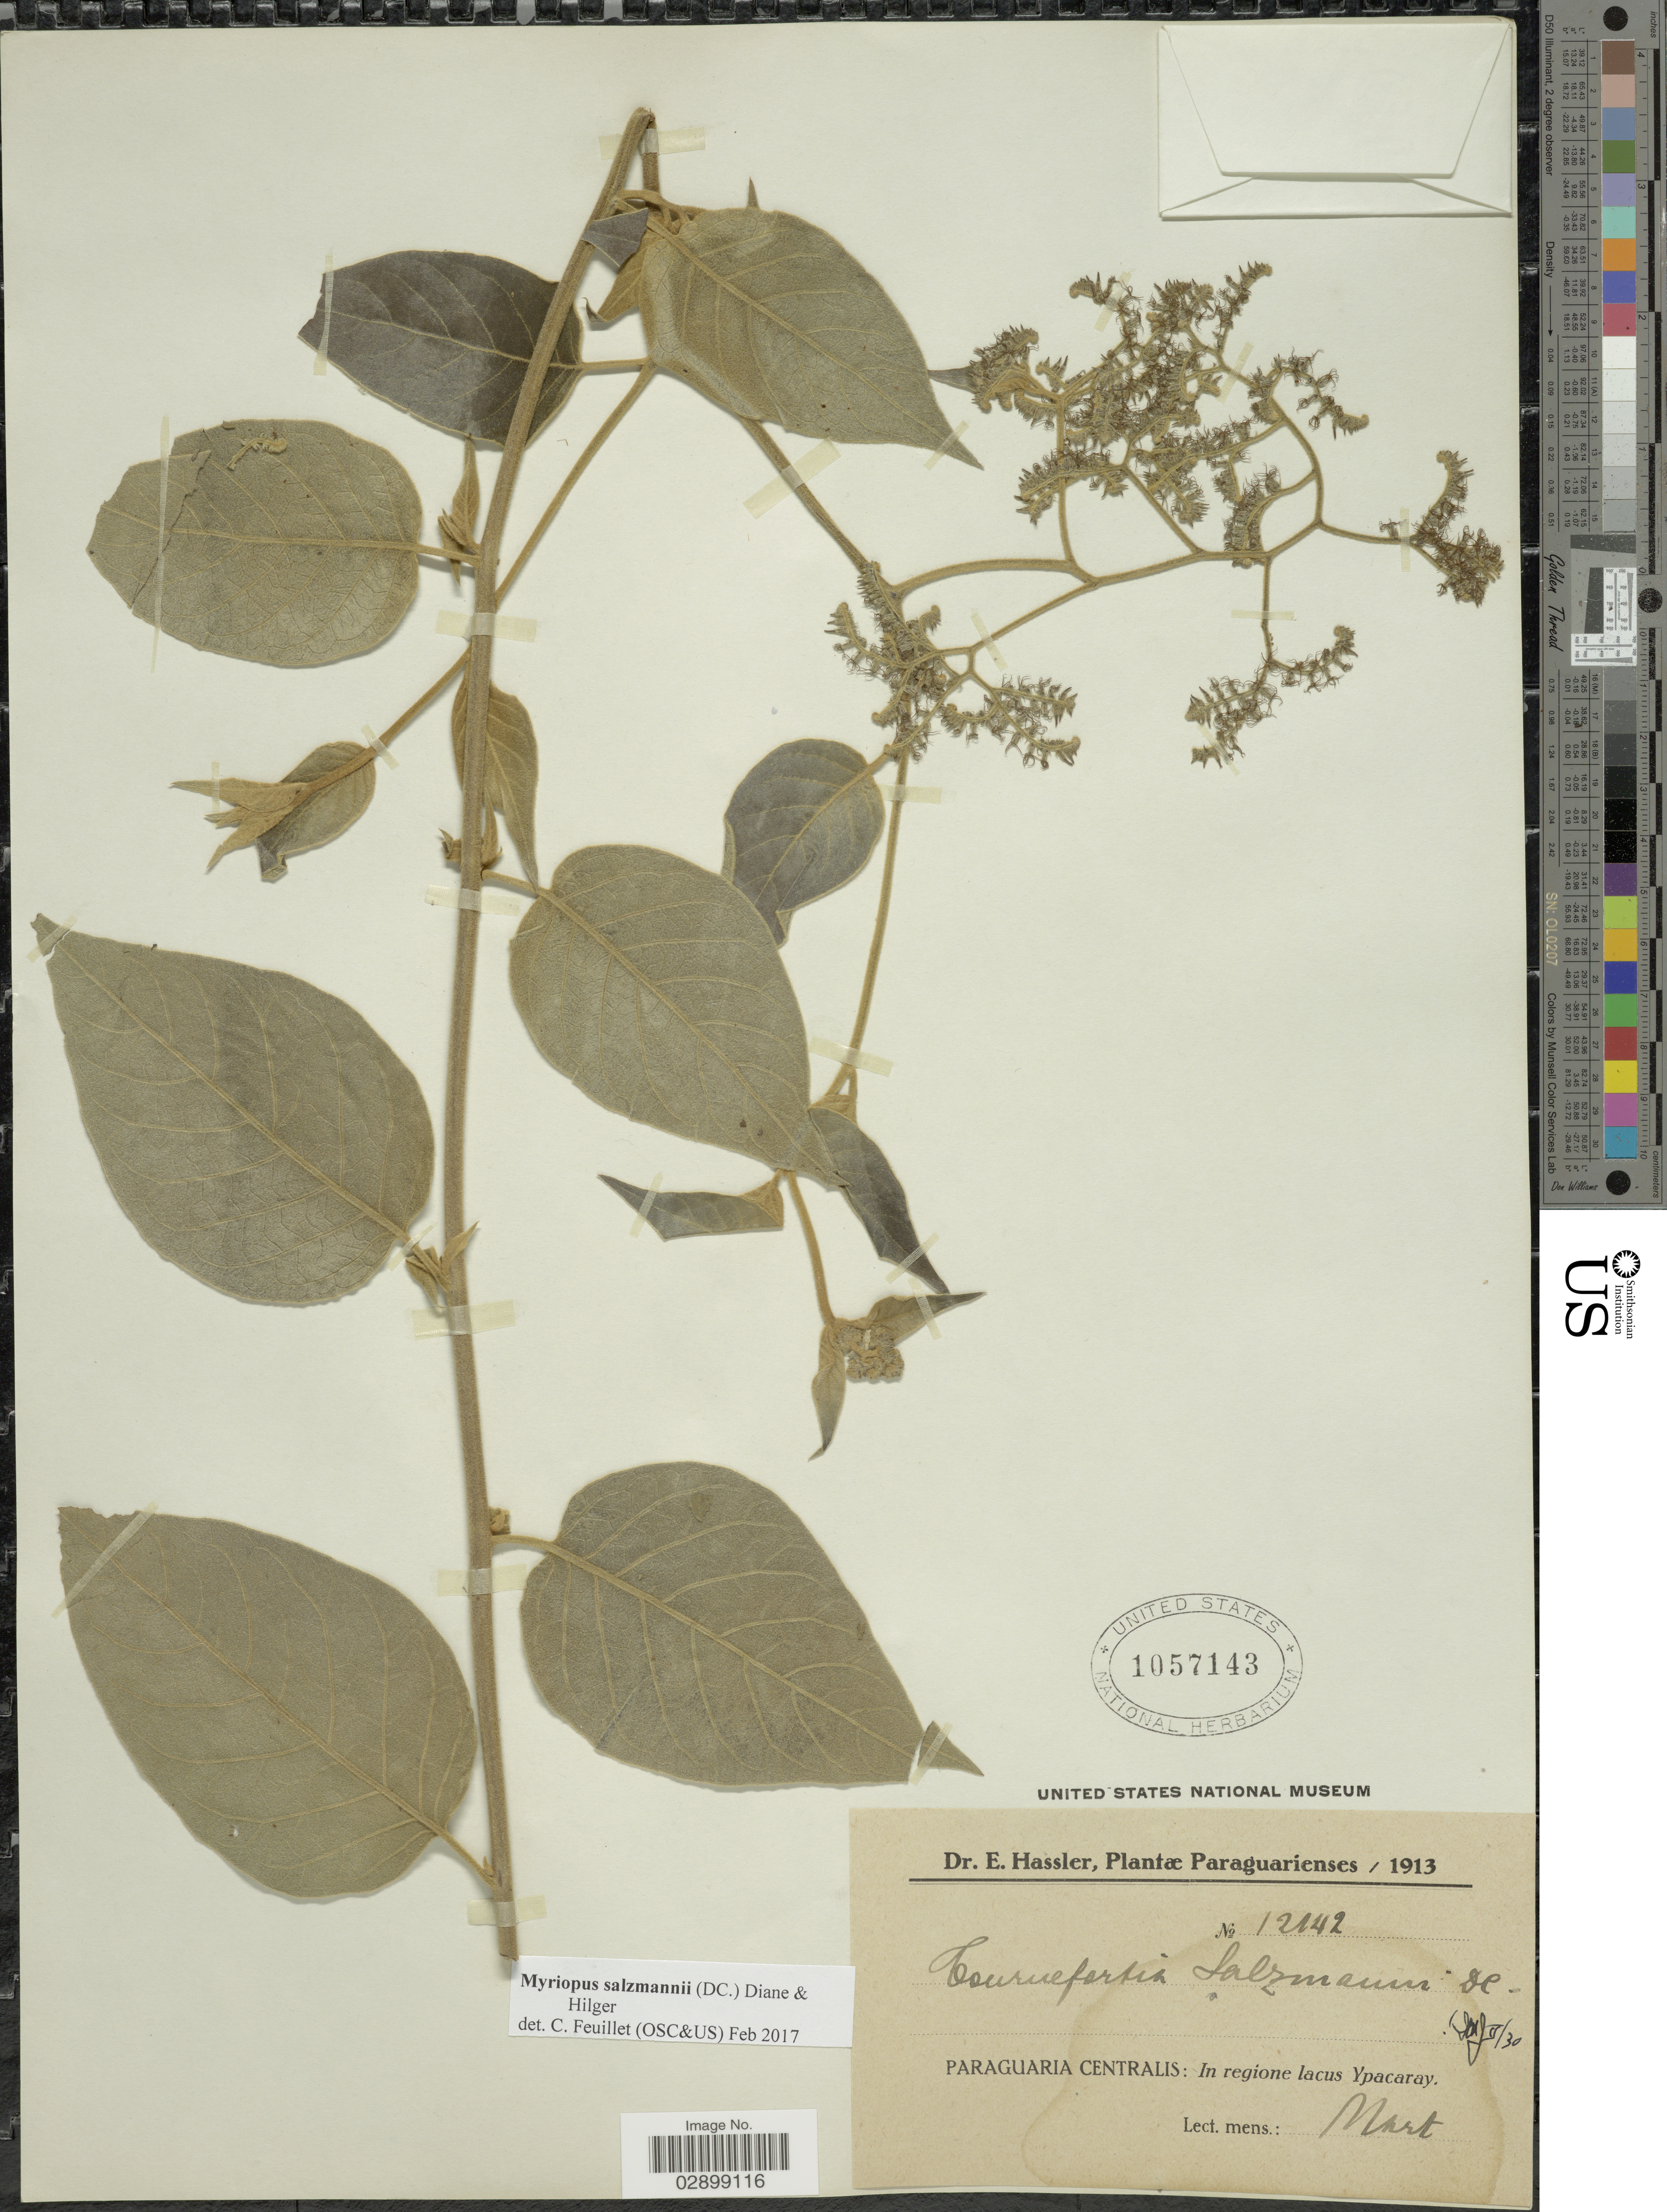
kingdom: Plantae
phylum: Tracheophyta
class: Magnoliopsida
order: Boraginales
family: Heliotropiaceae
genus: Myriopus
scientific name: Myriopus salzmannii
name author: (DC.) Diane & Hilger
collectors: E. Hassler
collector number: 12142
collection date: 1913-03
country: Paraguay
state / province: Central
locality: Paraguaria Centralis: in regione lacus Ypacaray.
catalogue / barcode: US 1057143